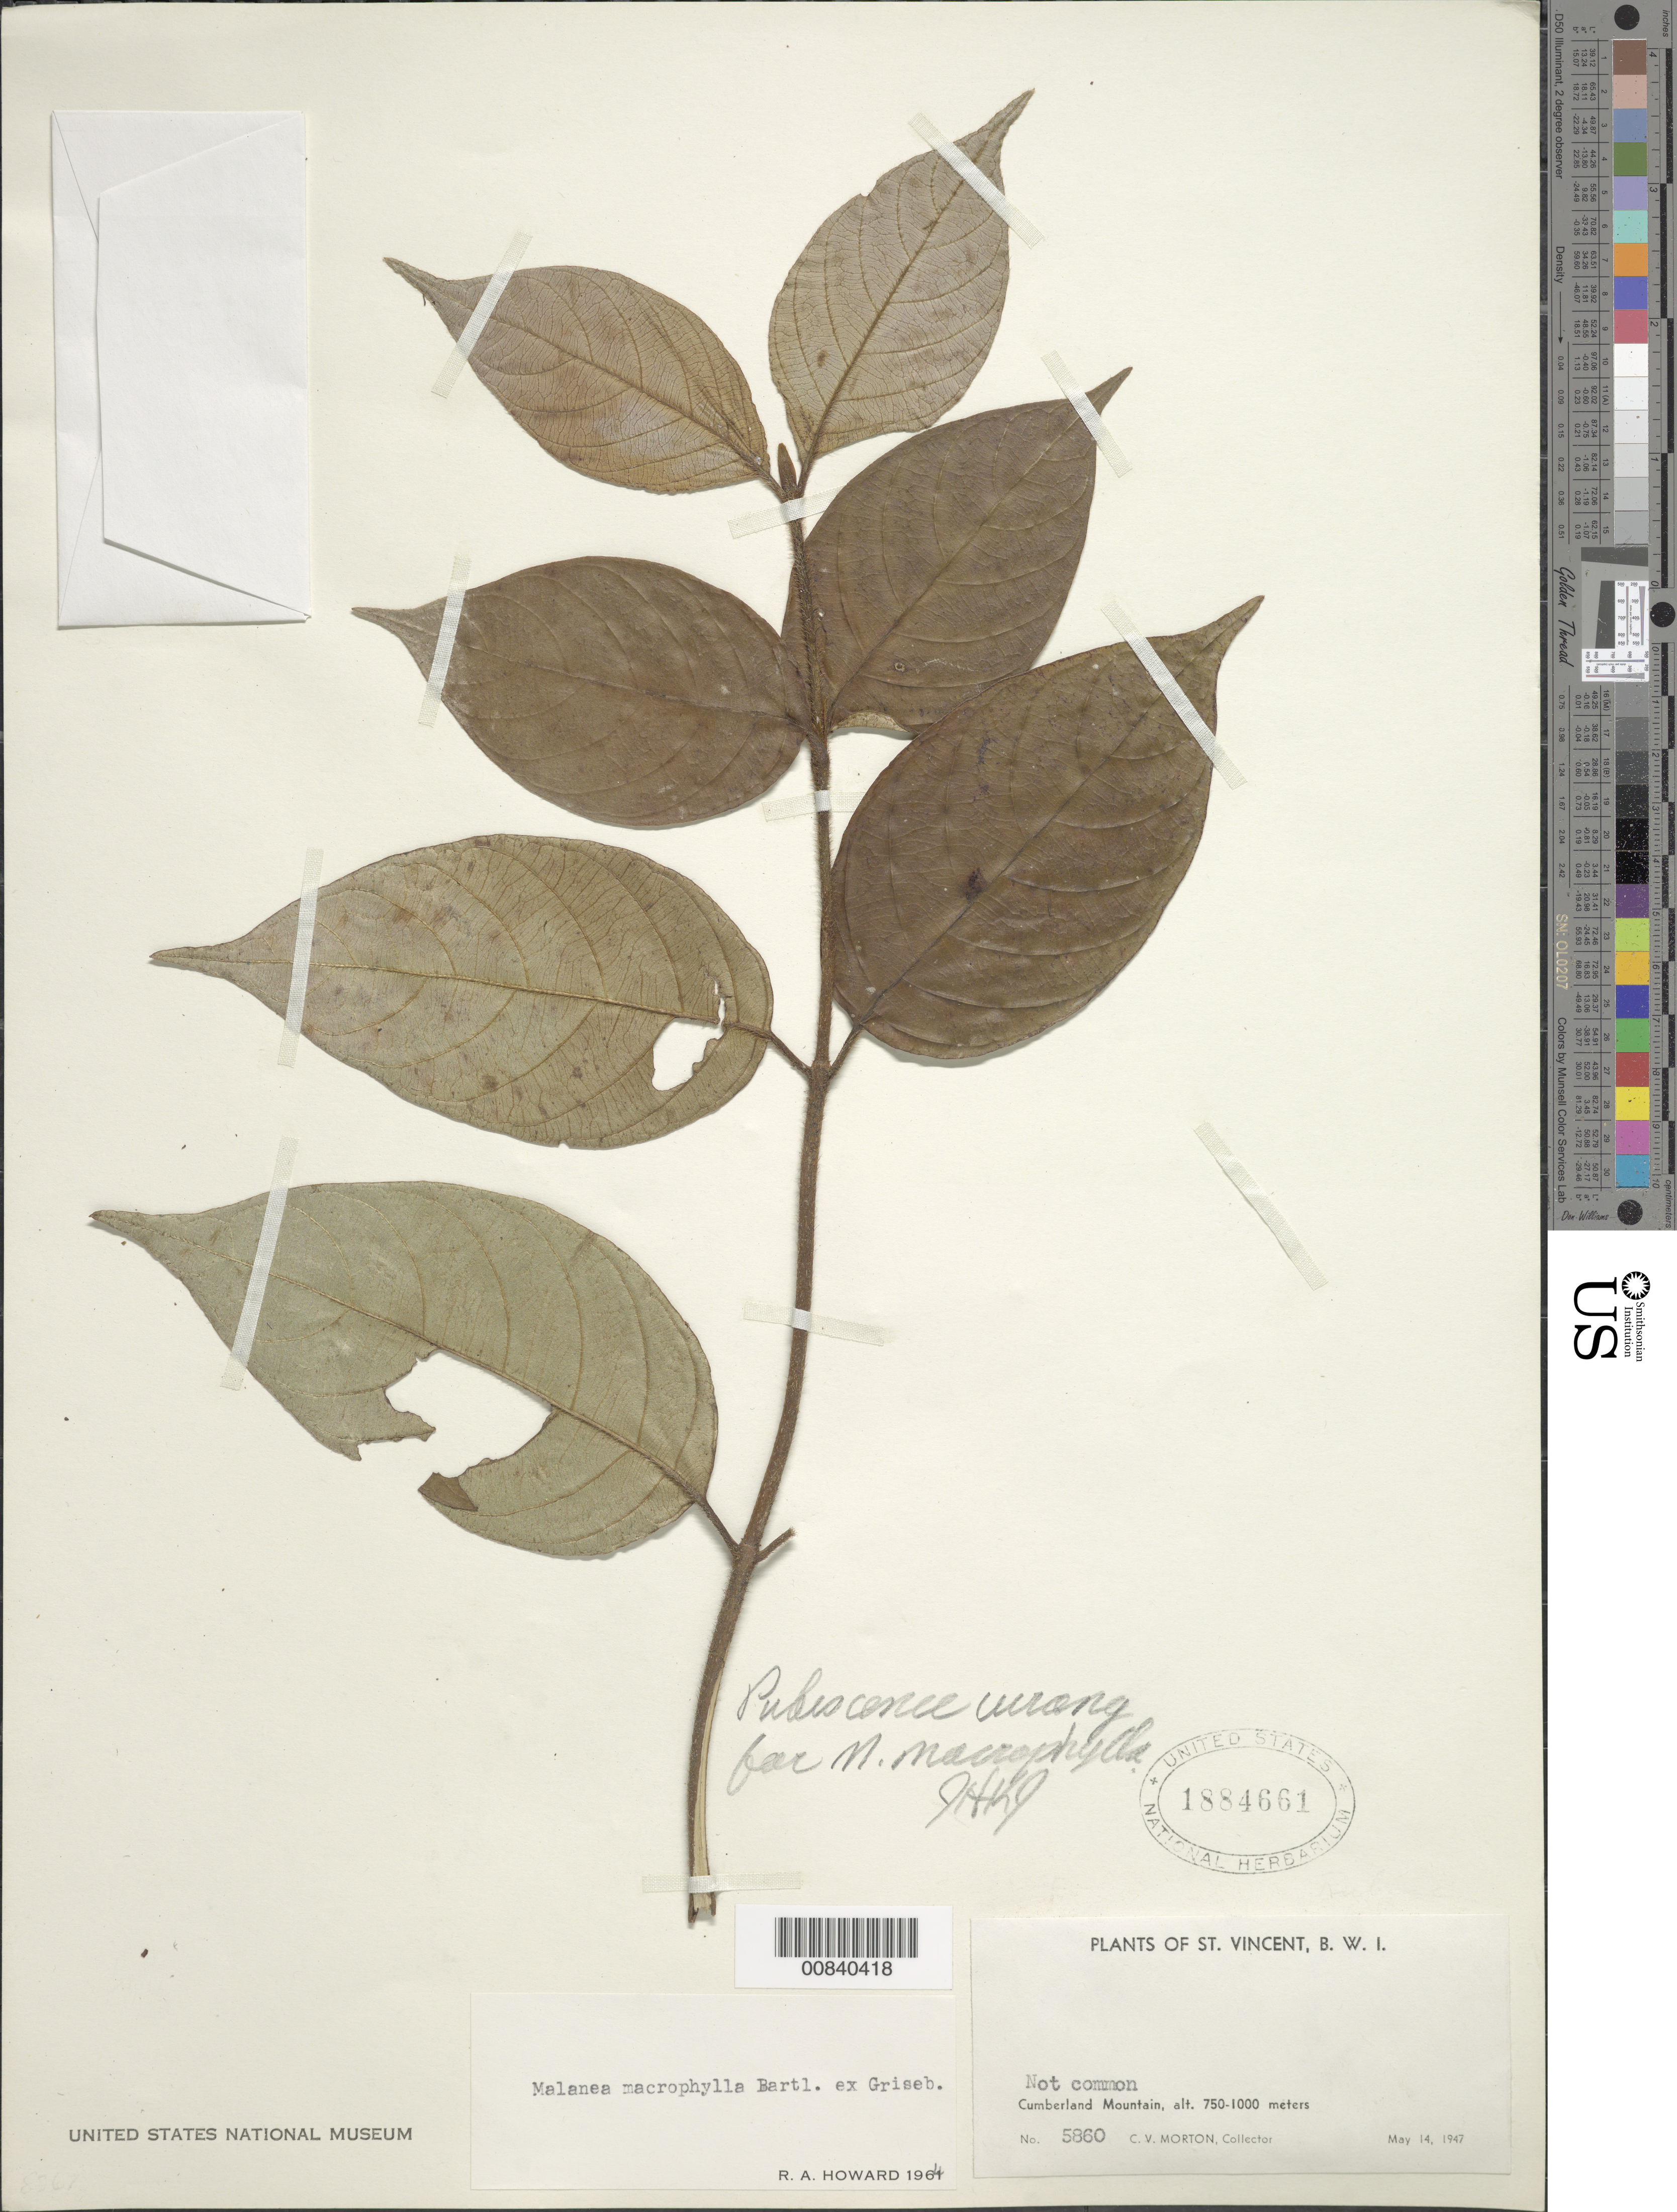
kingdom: Plantae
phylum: Tracheophyta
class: Magnoliopsida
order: Gentianales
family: Rubiaceae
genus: Malanea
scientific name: Malanea sp.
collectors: C. V. Morton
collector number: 5860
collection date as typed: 14 May 1947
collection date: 1947-05-14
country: St. Vincent - Grenadines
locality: Cumberland Mountain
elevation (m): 750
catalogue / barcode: US 1884661